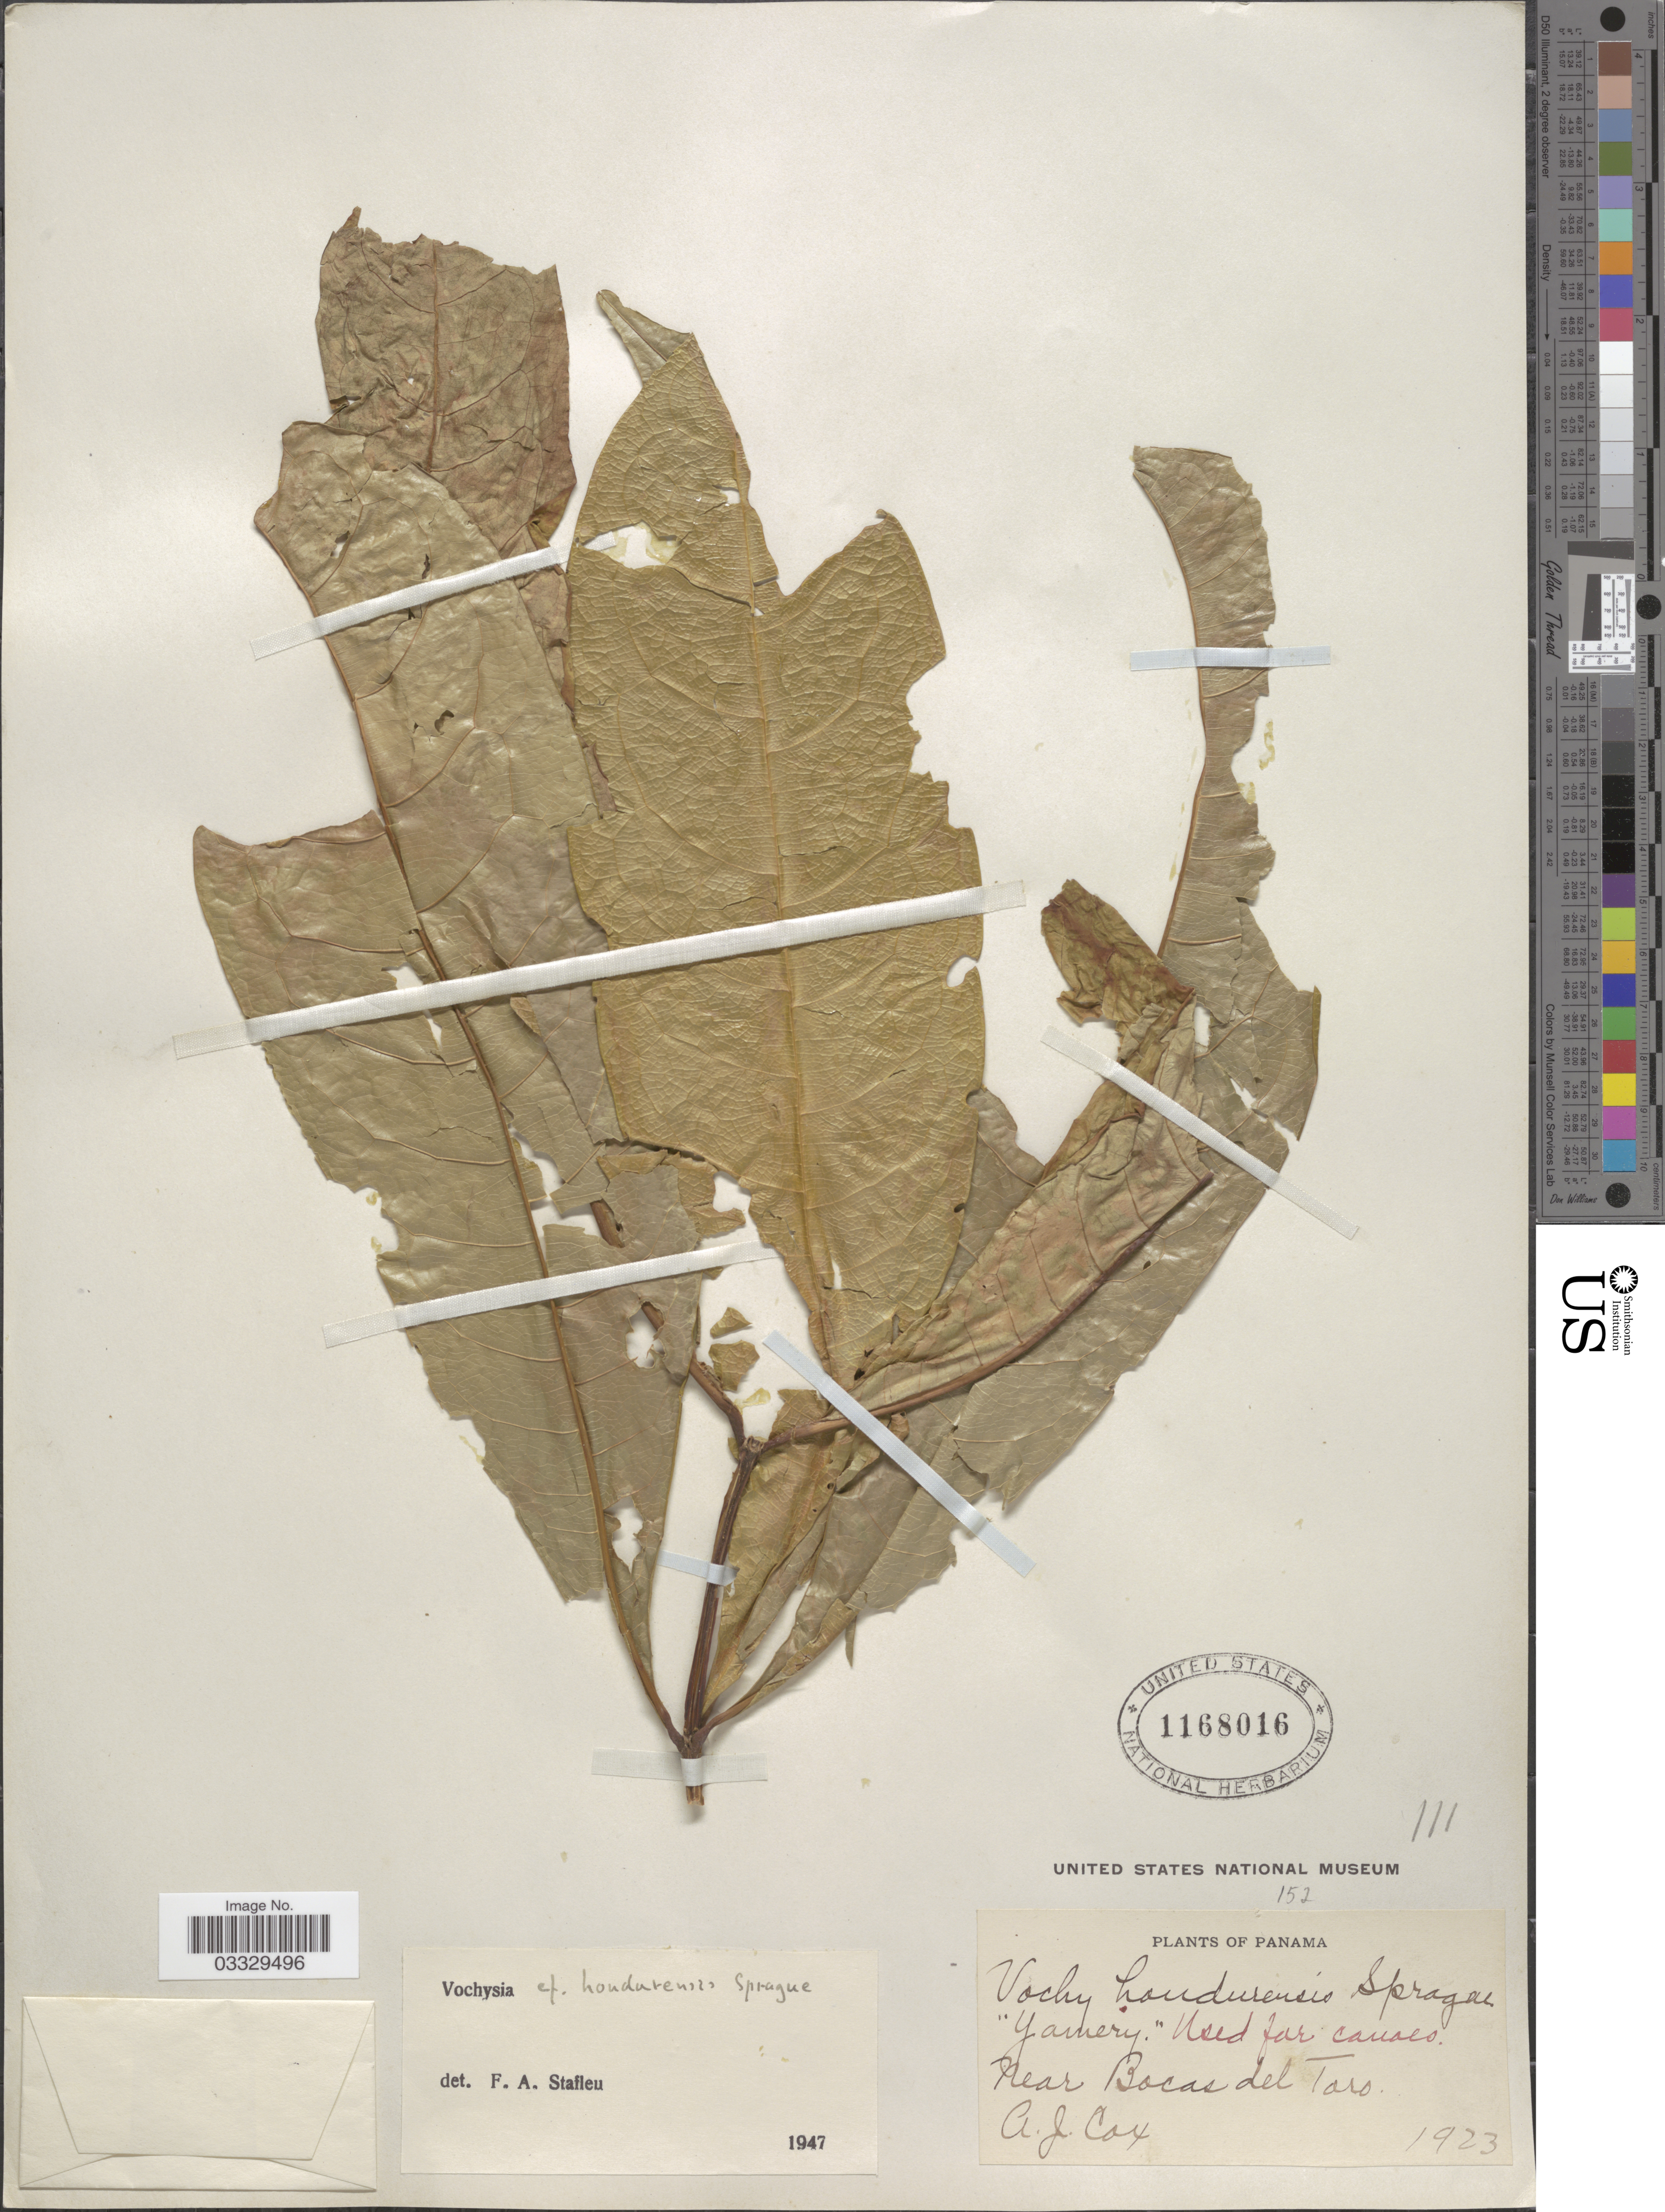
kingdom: Plantae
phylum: Tracheophyta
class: Magnoliopsida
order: Myrtales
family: Vochysiaceae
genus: Vochysia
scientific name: Vochysia hondurensis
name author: Sprague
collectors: A. Cox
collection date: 1923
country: Panama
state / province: Bocas del Toro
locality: Near Bocas del Toro.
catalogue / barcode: US 1168016